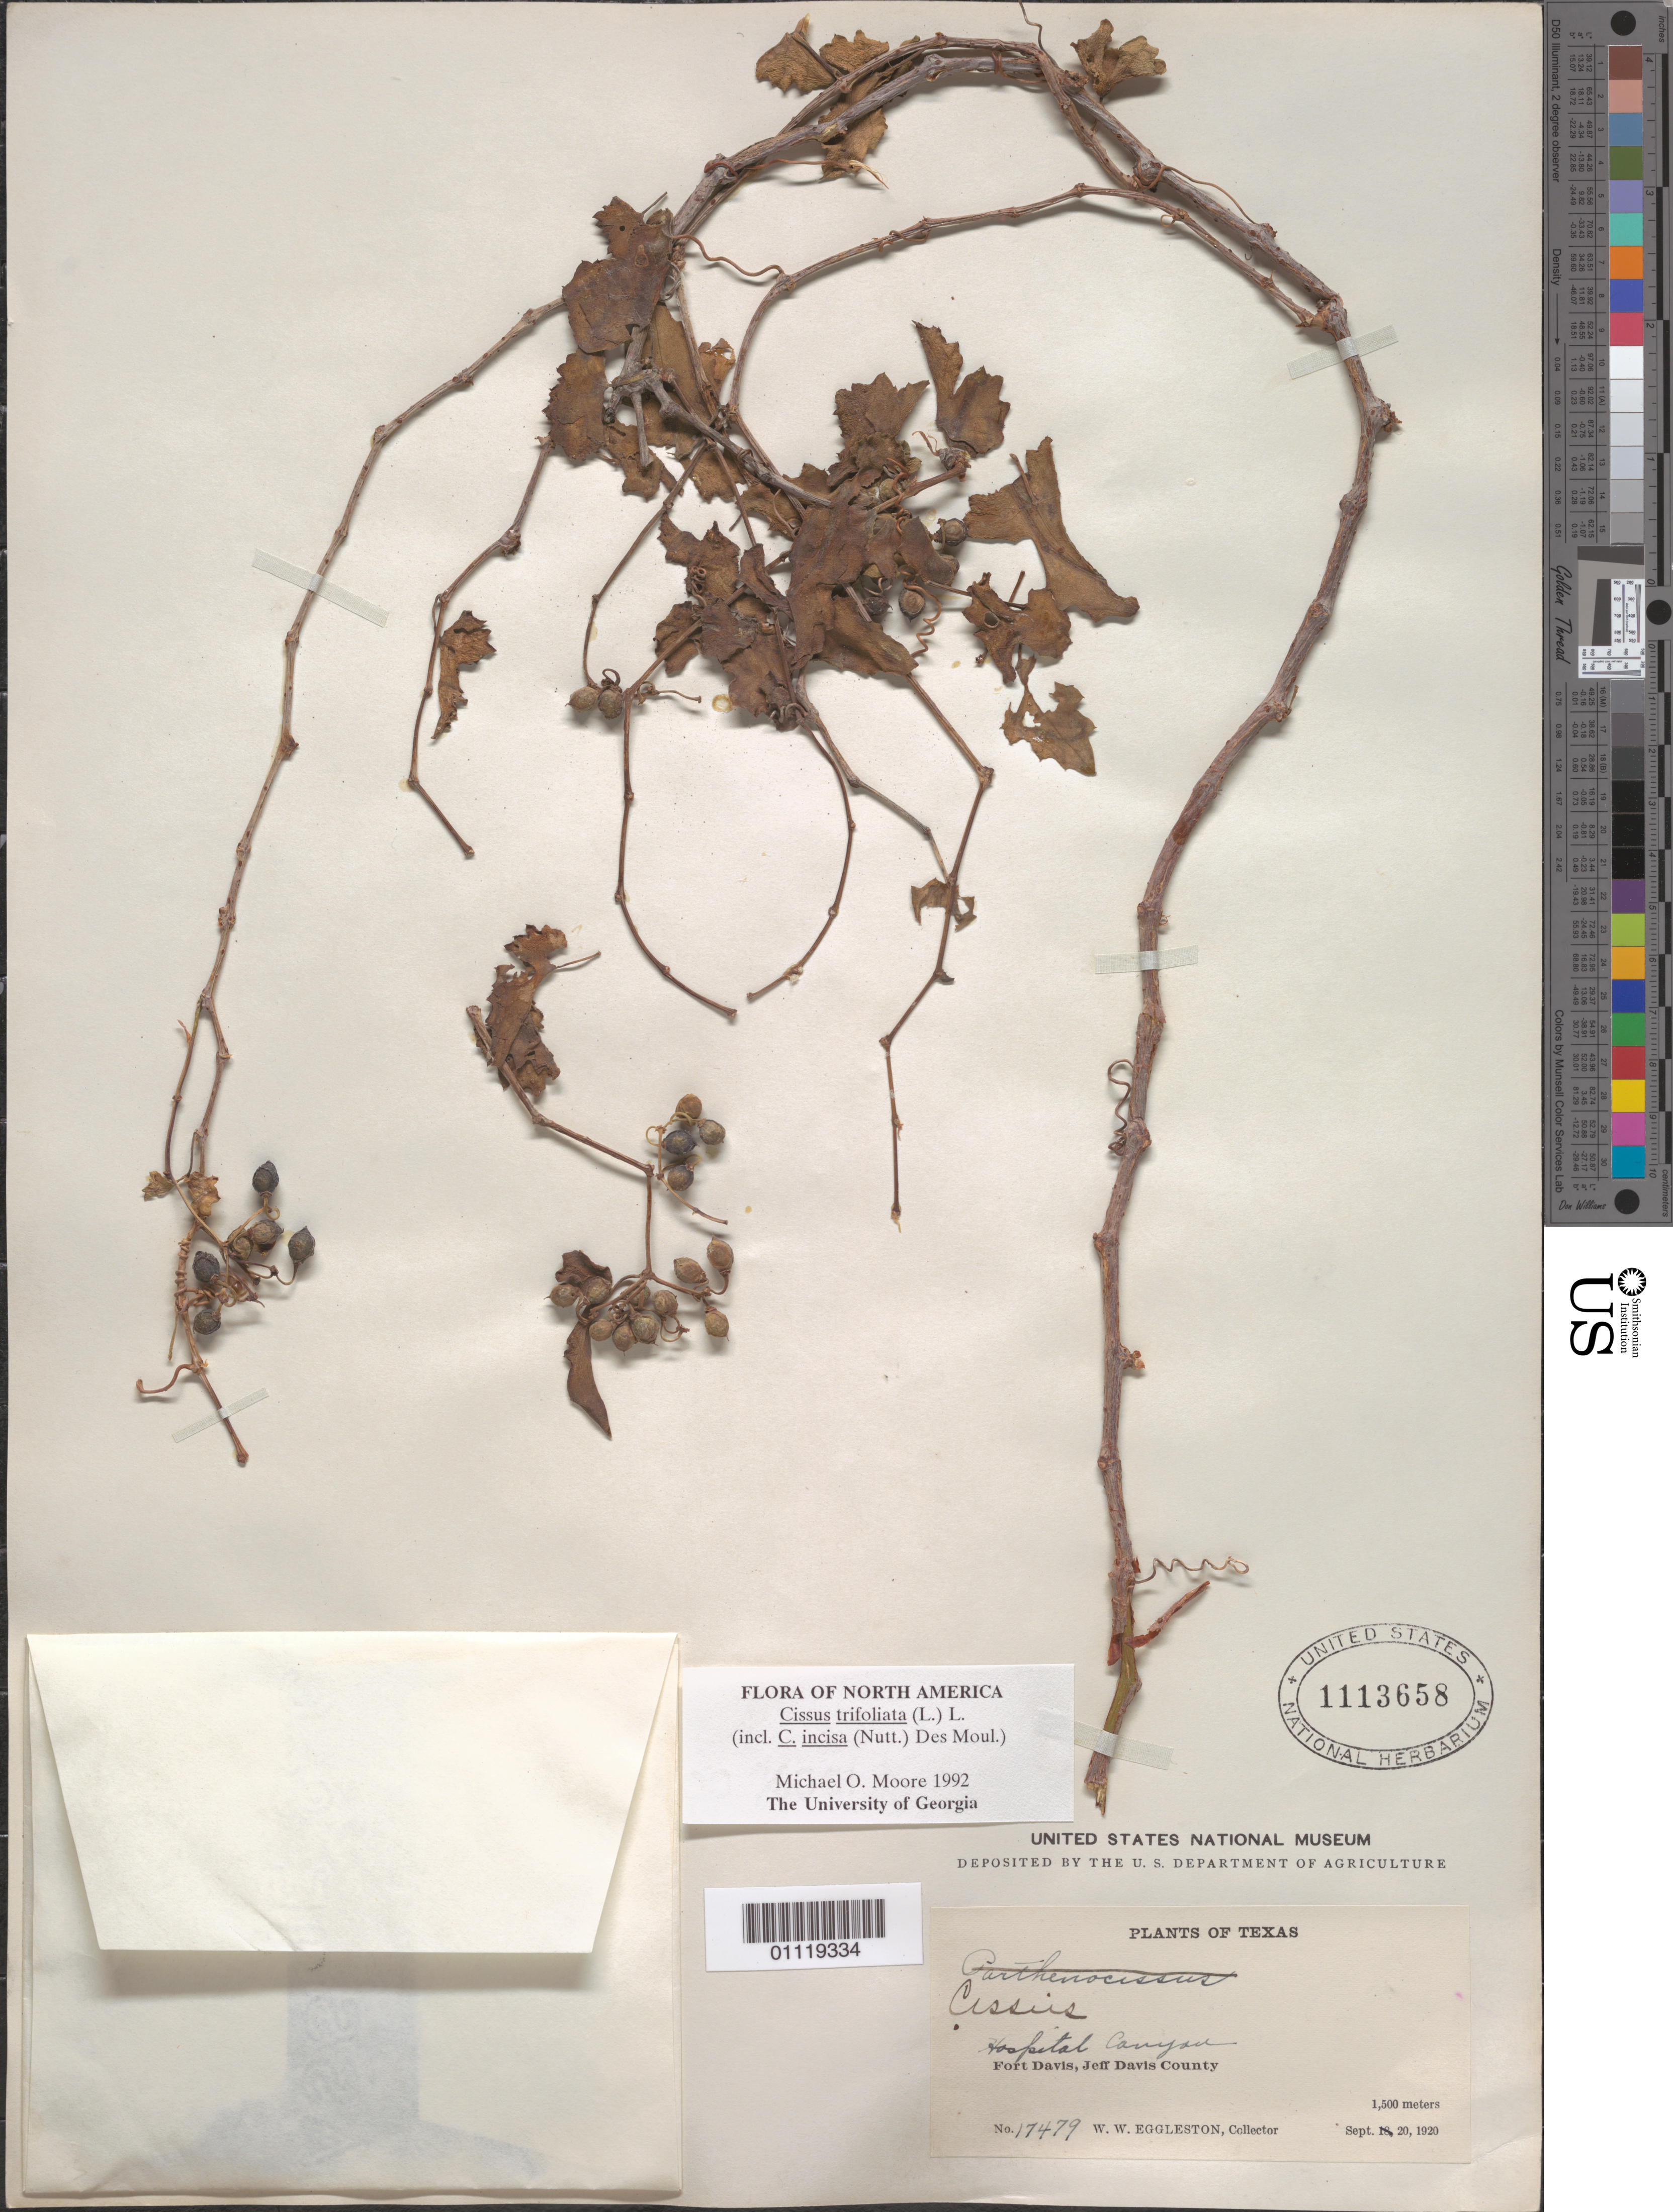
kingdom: Plantae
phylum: Tracheophyta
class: Magnoliopsida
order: Vitales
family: Vitaceae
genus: Cissus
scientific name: Cissus trifoliata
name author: (L.) L.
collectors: W. W. Eggleston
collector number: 17479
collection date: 1920-09-20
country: United States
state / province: Texas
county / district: Jeff Davis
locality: Fort Davis.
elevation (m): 1500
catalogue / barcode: US 1113658